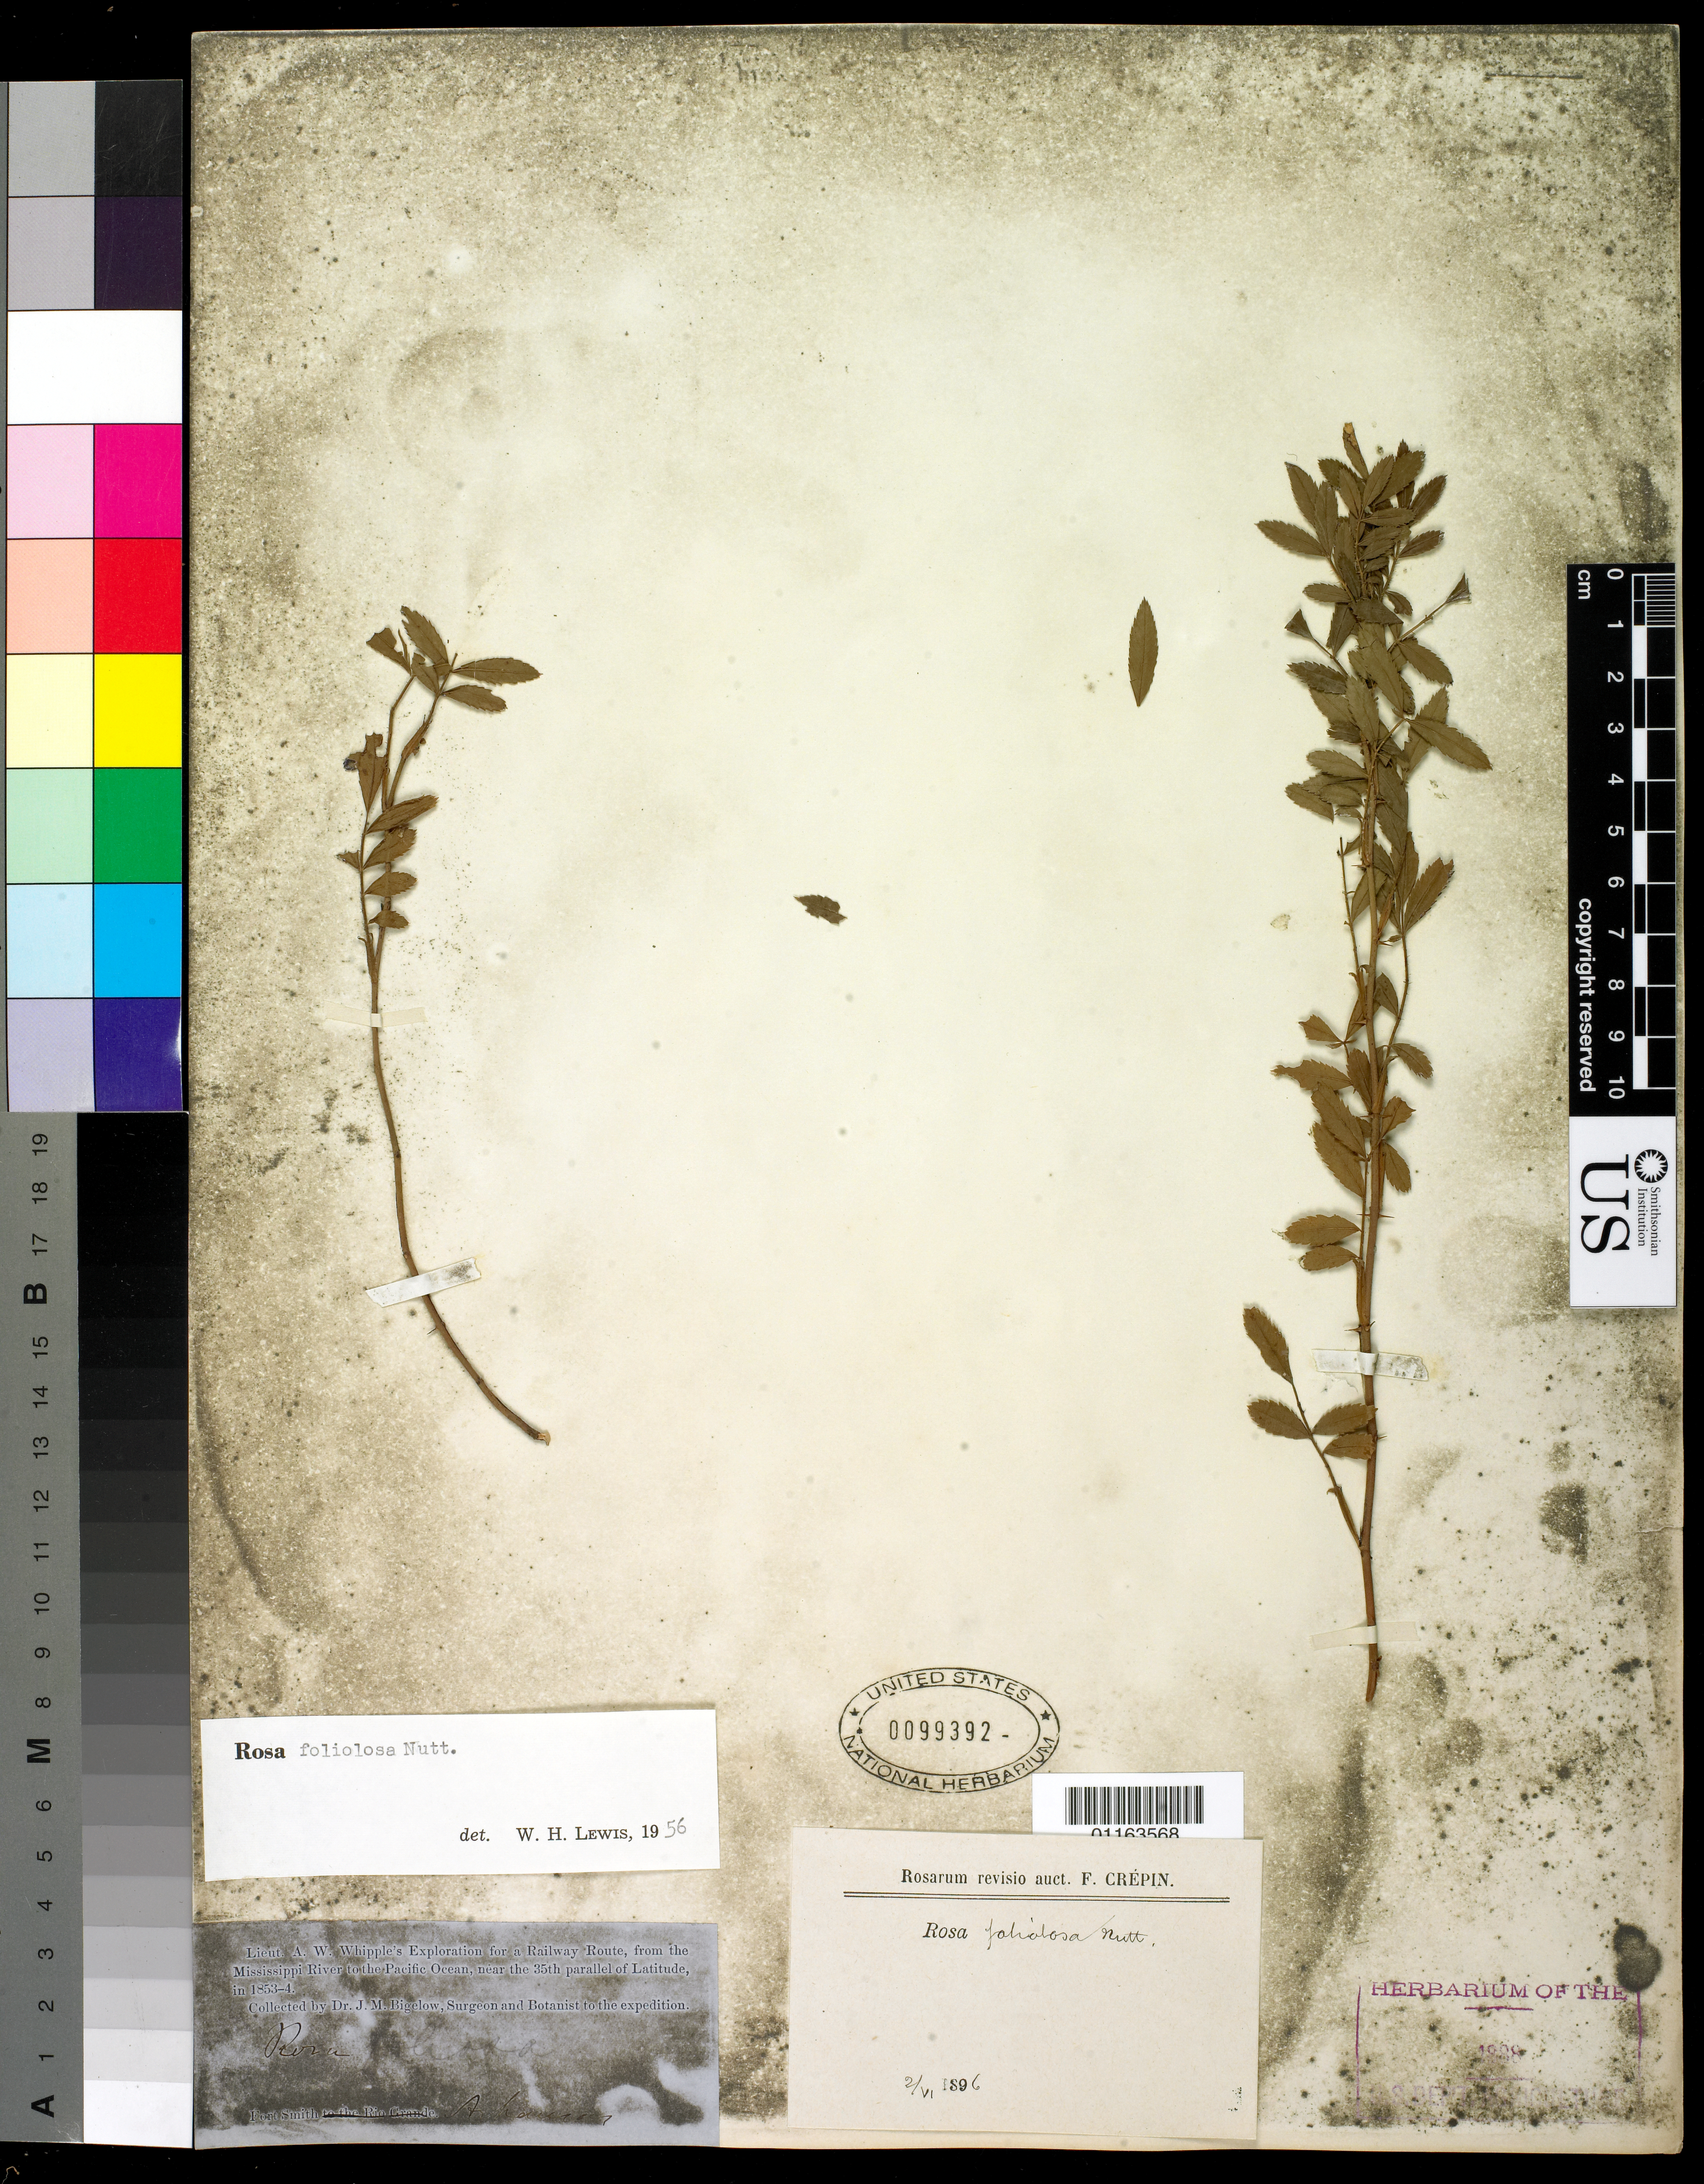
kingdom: Plantae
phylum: Tracheophyta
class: Magnoliopsida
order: Rosales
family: Rosaceae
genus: Rosa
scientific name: Rosa foliolosa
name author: Nutt.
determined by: Lewis, W. H.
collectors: J. M. Bigelow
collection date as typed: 1853 to -- --- 1854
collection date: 1853/1854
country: United States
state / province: Arkansas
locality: Fort Smith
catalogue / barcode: US 99392